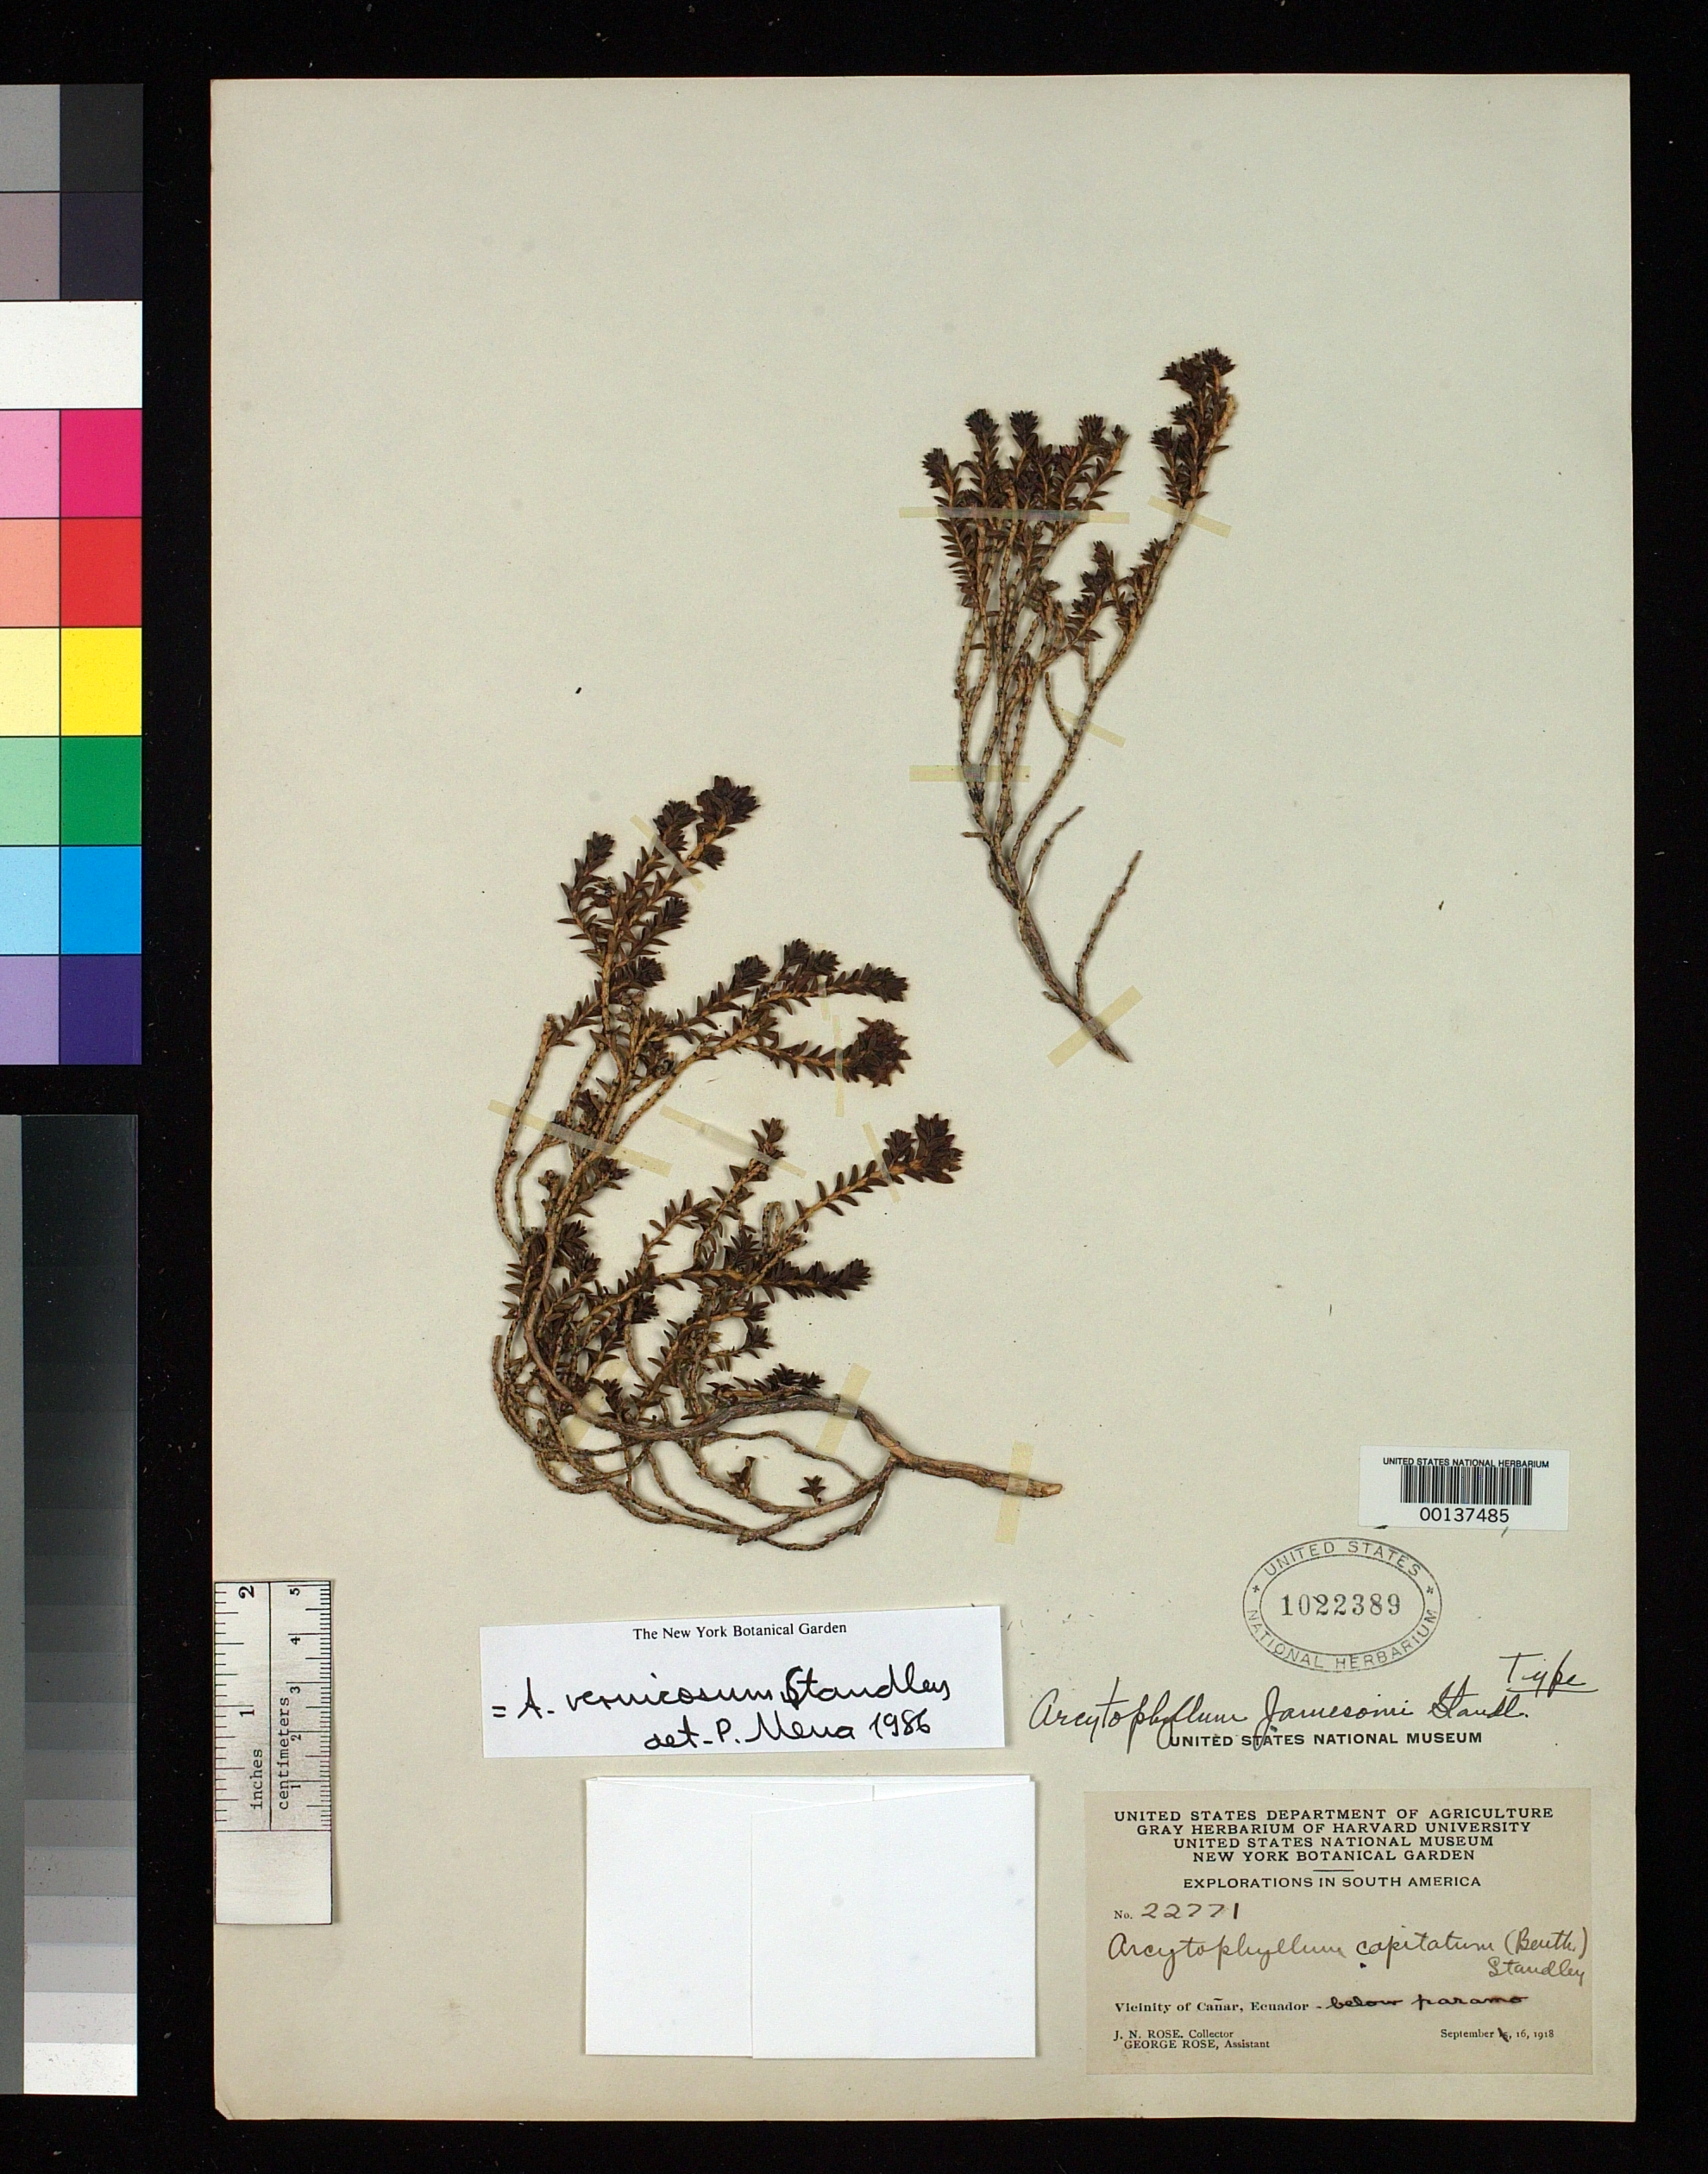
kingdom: Plantae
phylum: Tracheophyta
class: Magnoliopsida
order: Gentianales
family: Rubiaceae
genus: Arcytophyllum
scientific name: Arcytophyllum jamesonii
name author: Standl.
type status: Holotype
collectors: J. N. Rose & G. Rose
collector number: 22771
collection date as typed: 16 Sep 1918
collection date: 1918-09-16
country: Ecuador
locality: Vicinity of Canar.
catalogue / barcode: US 1022389